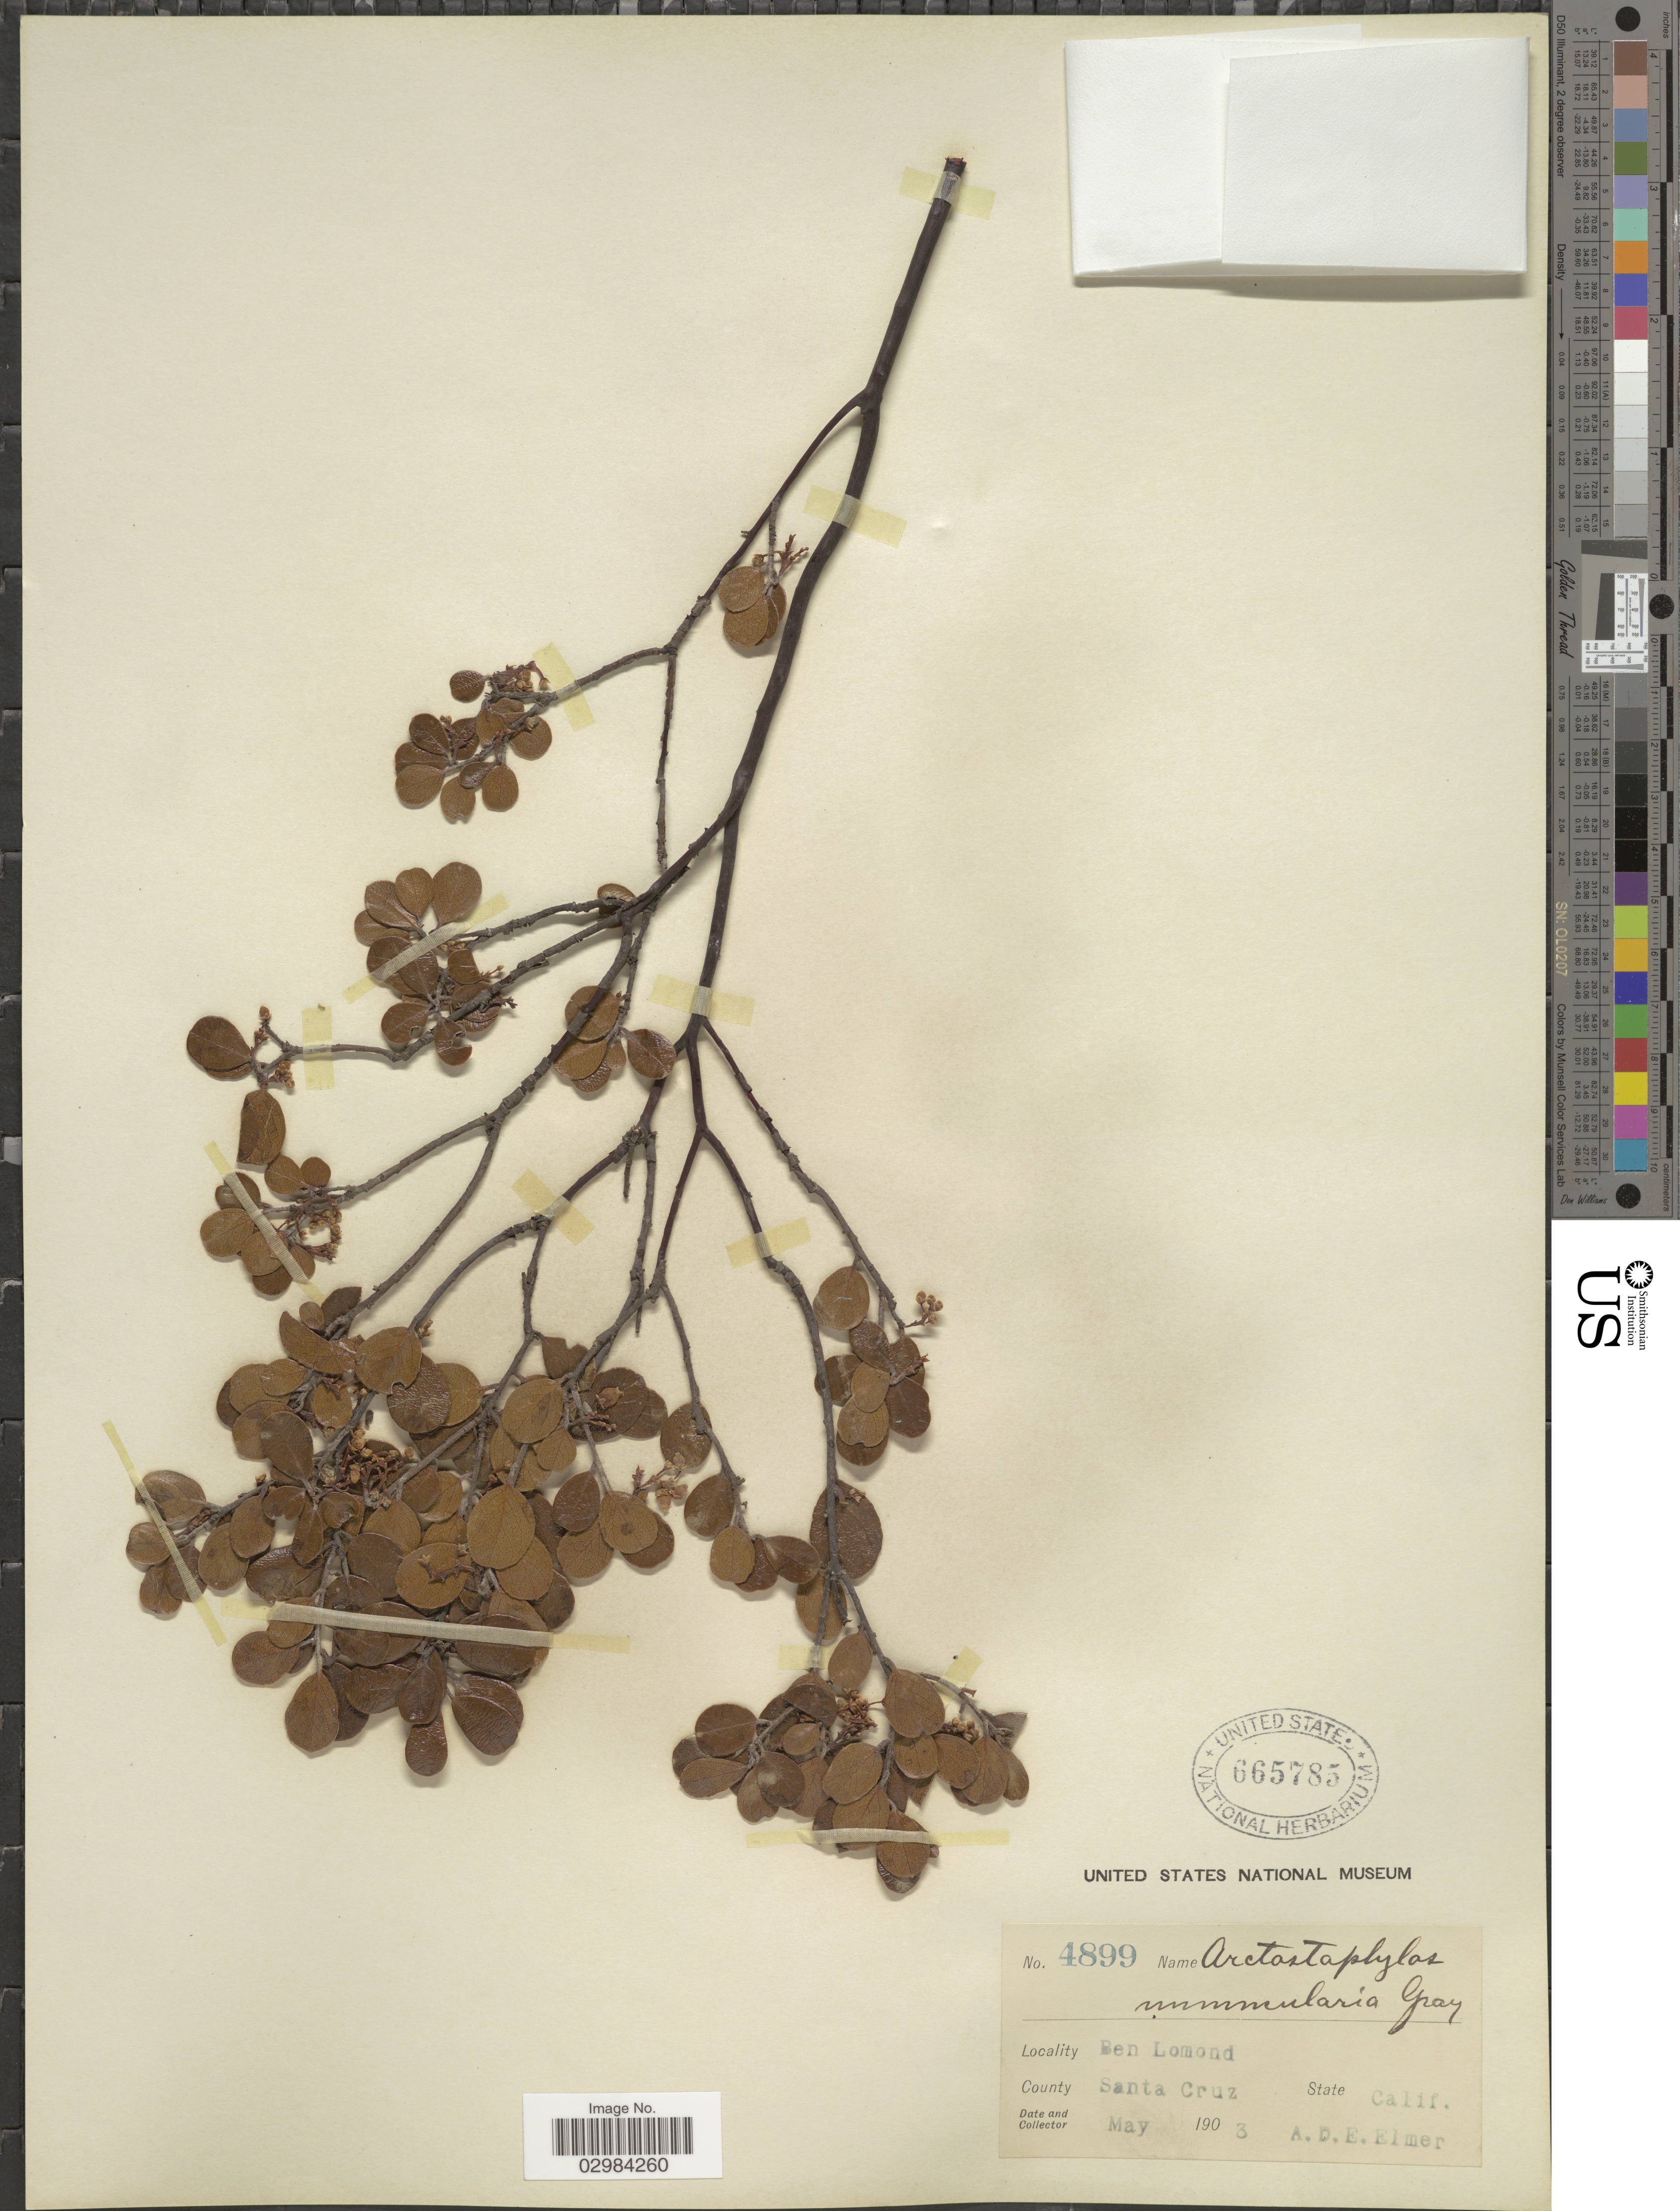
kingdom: Plantae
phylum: Tracheophyta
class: Magnoliopsida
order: Ericales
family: Ericaceae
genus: Arctostaphylos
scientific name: Arctostaphylos nummularia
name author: A. Gray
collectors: A. D. E. Elmer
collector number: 4899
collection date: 1903-05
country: United States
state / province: California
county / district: Santa Cruz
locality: Ben Lomond, County Santa Cruz.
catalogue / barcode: US 665785